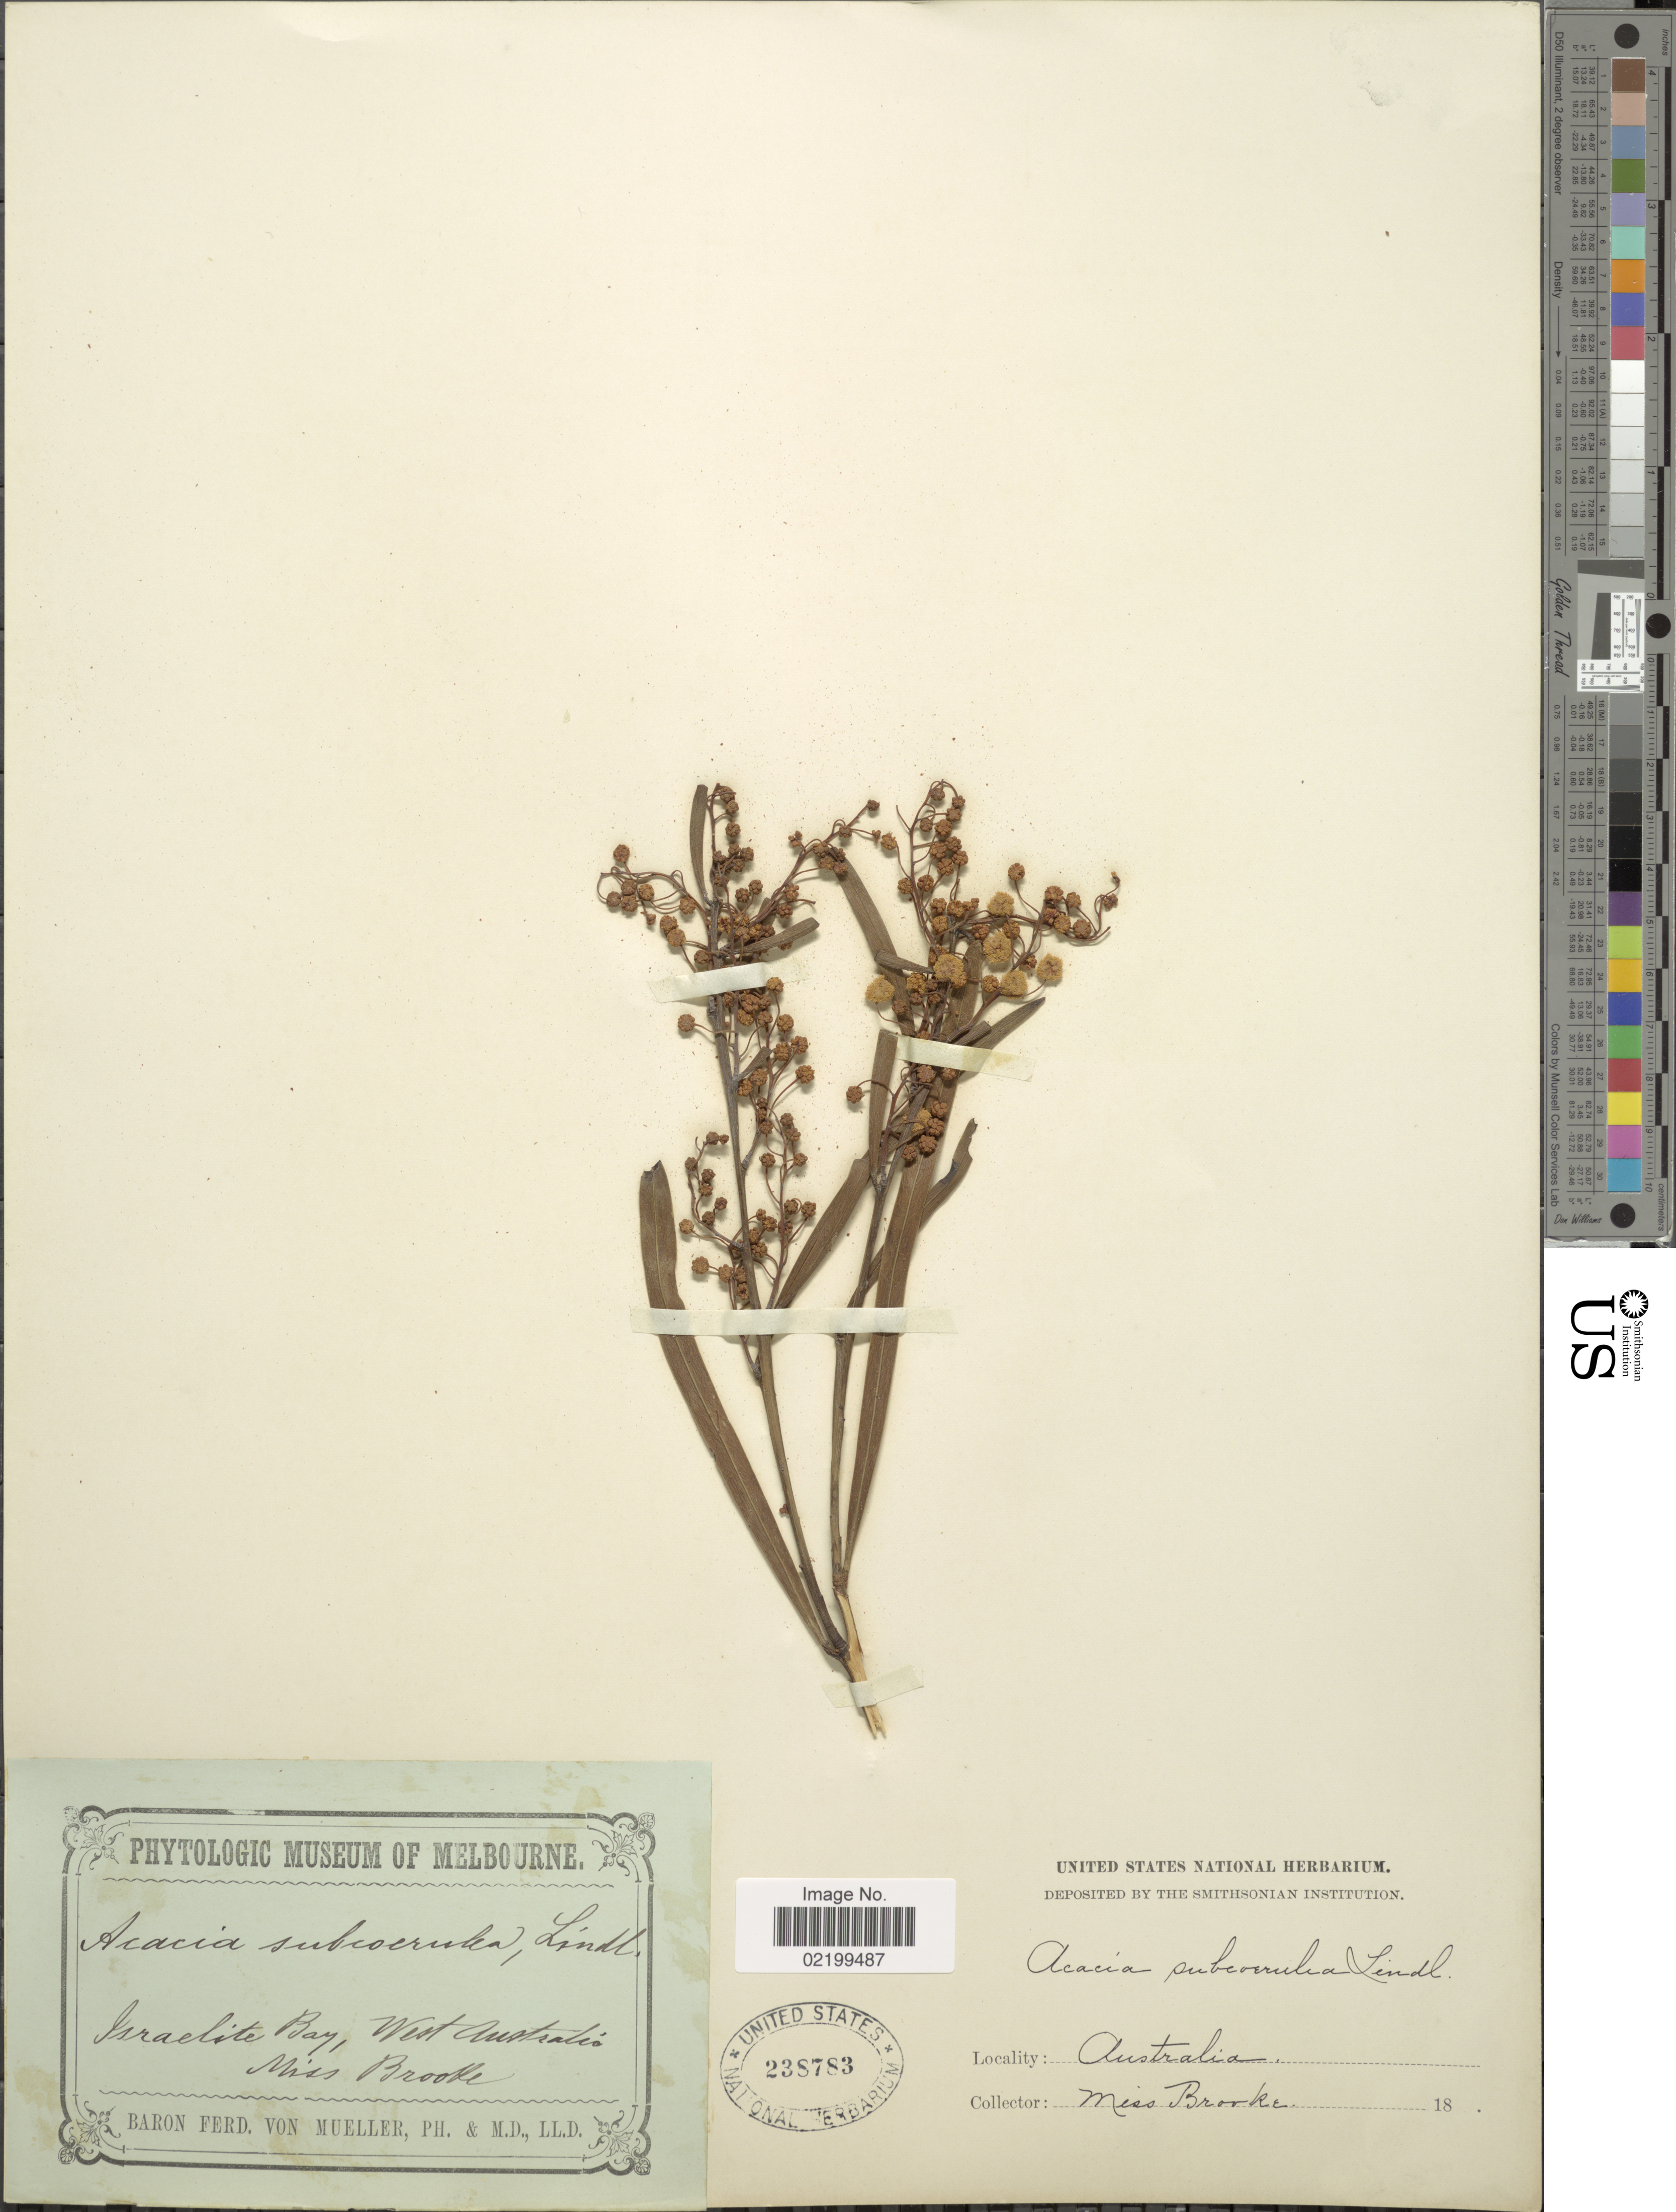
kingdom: Plantae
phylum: Tracheophyta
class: Magnoliopsida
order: Fabales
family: Fabaceae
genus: Acacia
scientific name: Acacia subcaerulea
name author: Lindl.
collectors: -. Brooke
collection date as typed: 18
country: Australia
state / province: Western Australia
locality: Israelite Bay, West Australia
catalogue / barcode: US 238783